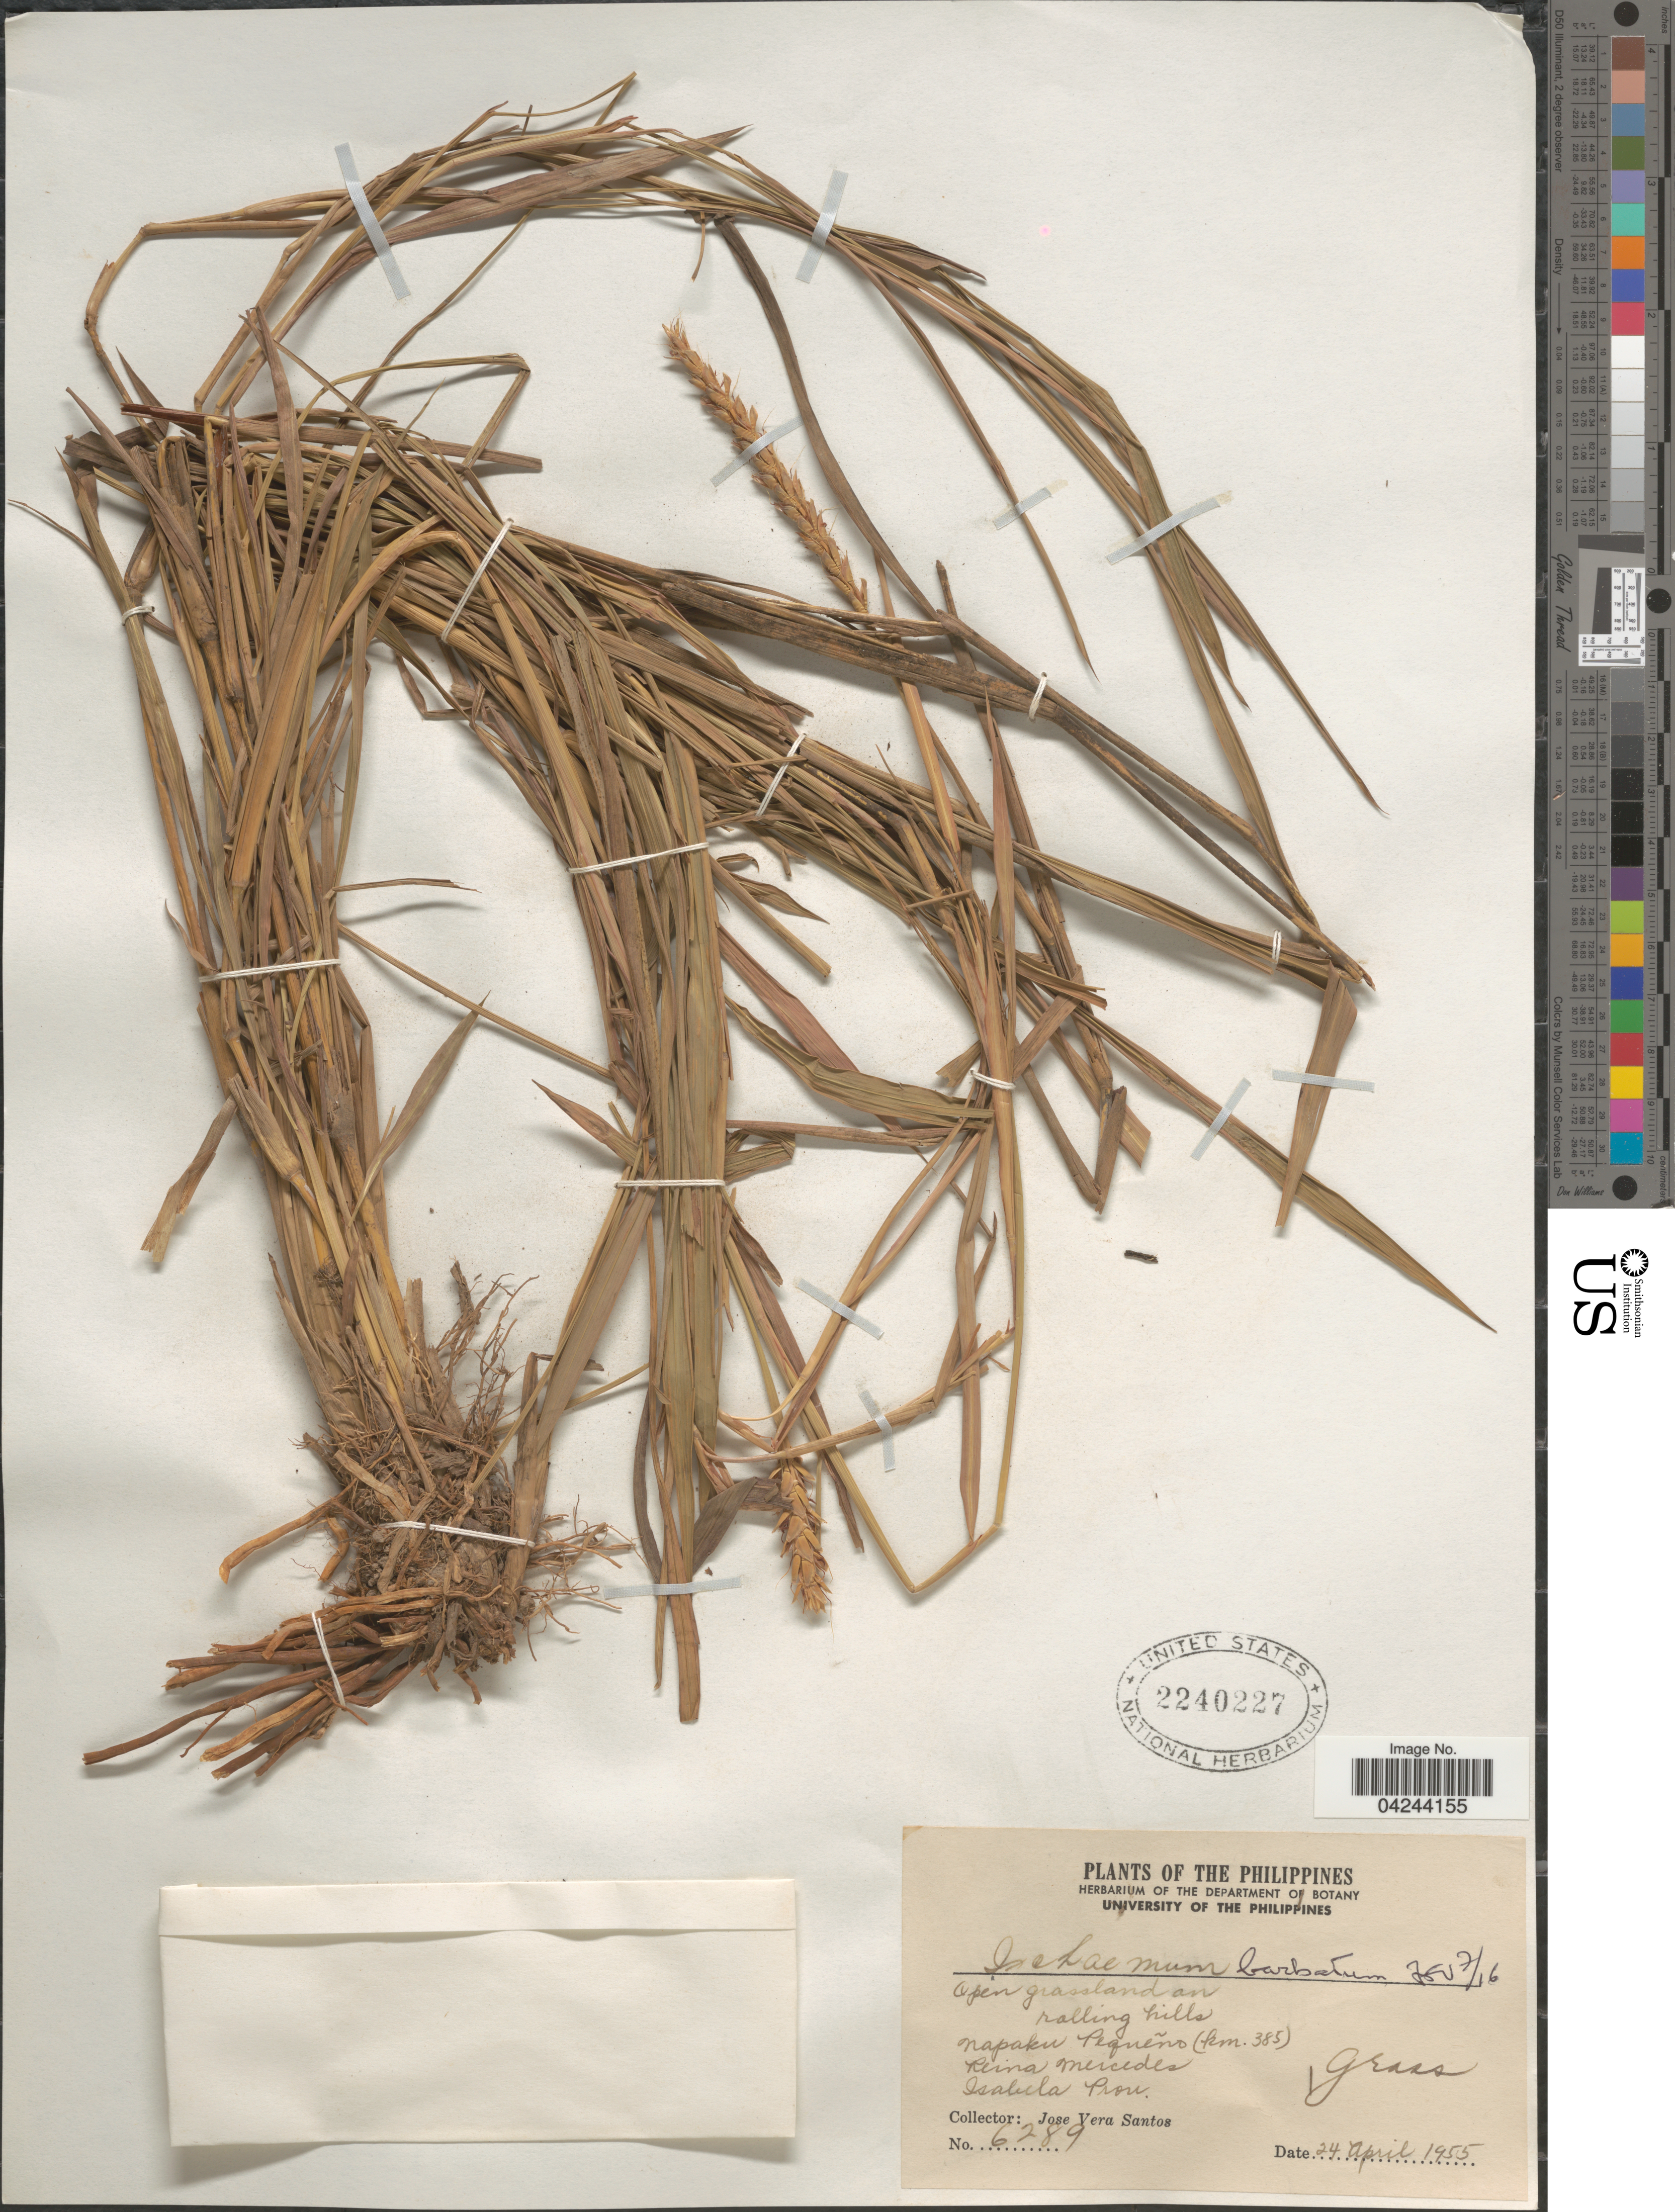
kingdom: Plantae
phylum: Tracheophyta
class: Liliopsida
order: Poales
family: Poaceae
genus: Ischaemum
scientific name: Ischaemum barbatum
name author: Blume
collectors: J. Vera Santos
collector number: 6289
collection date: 1955-04-24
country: Philippines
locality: Napaku Pequeño (km. 385). Reina Mercedes. Isalula Prov.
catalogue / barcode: US 2240227